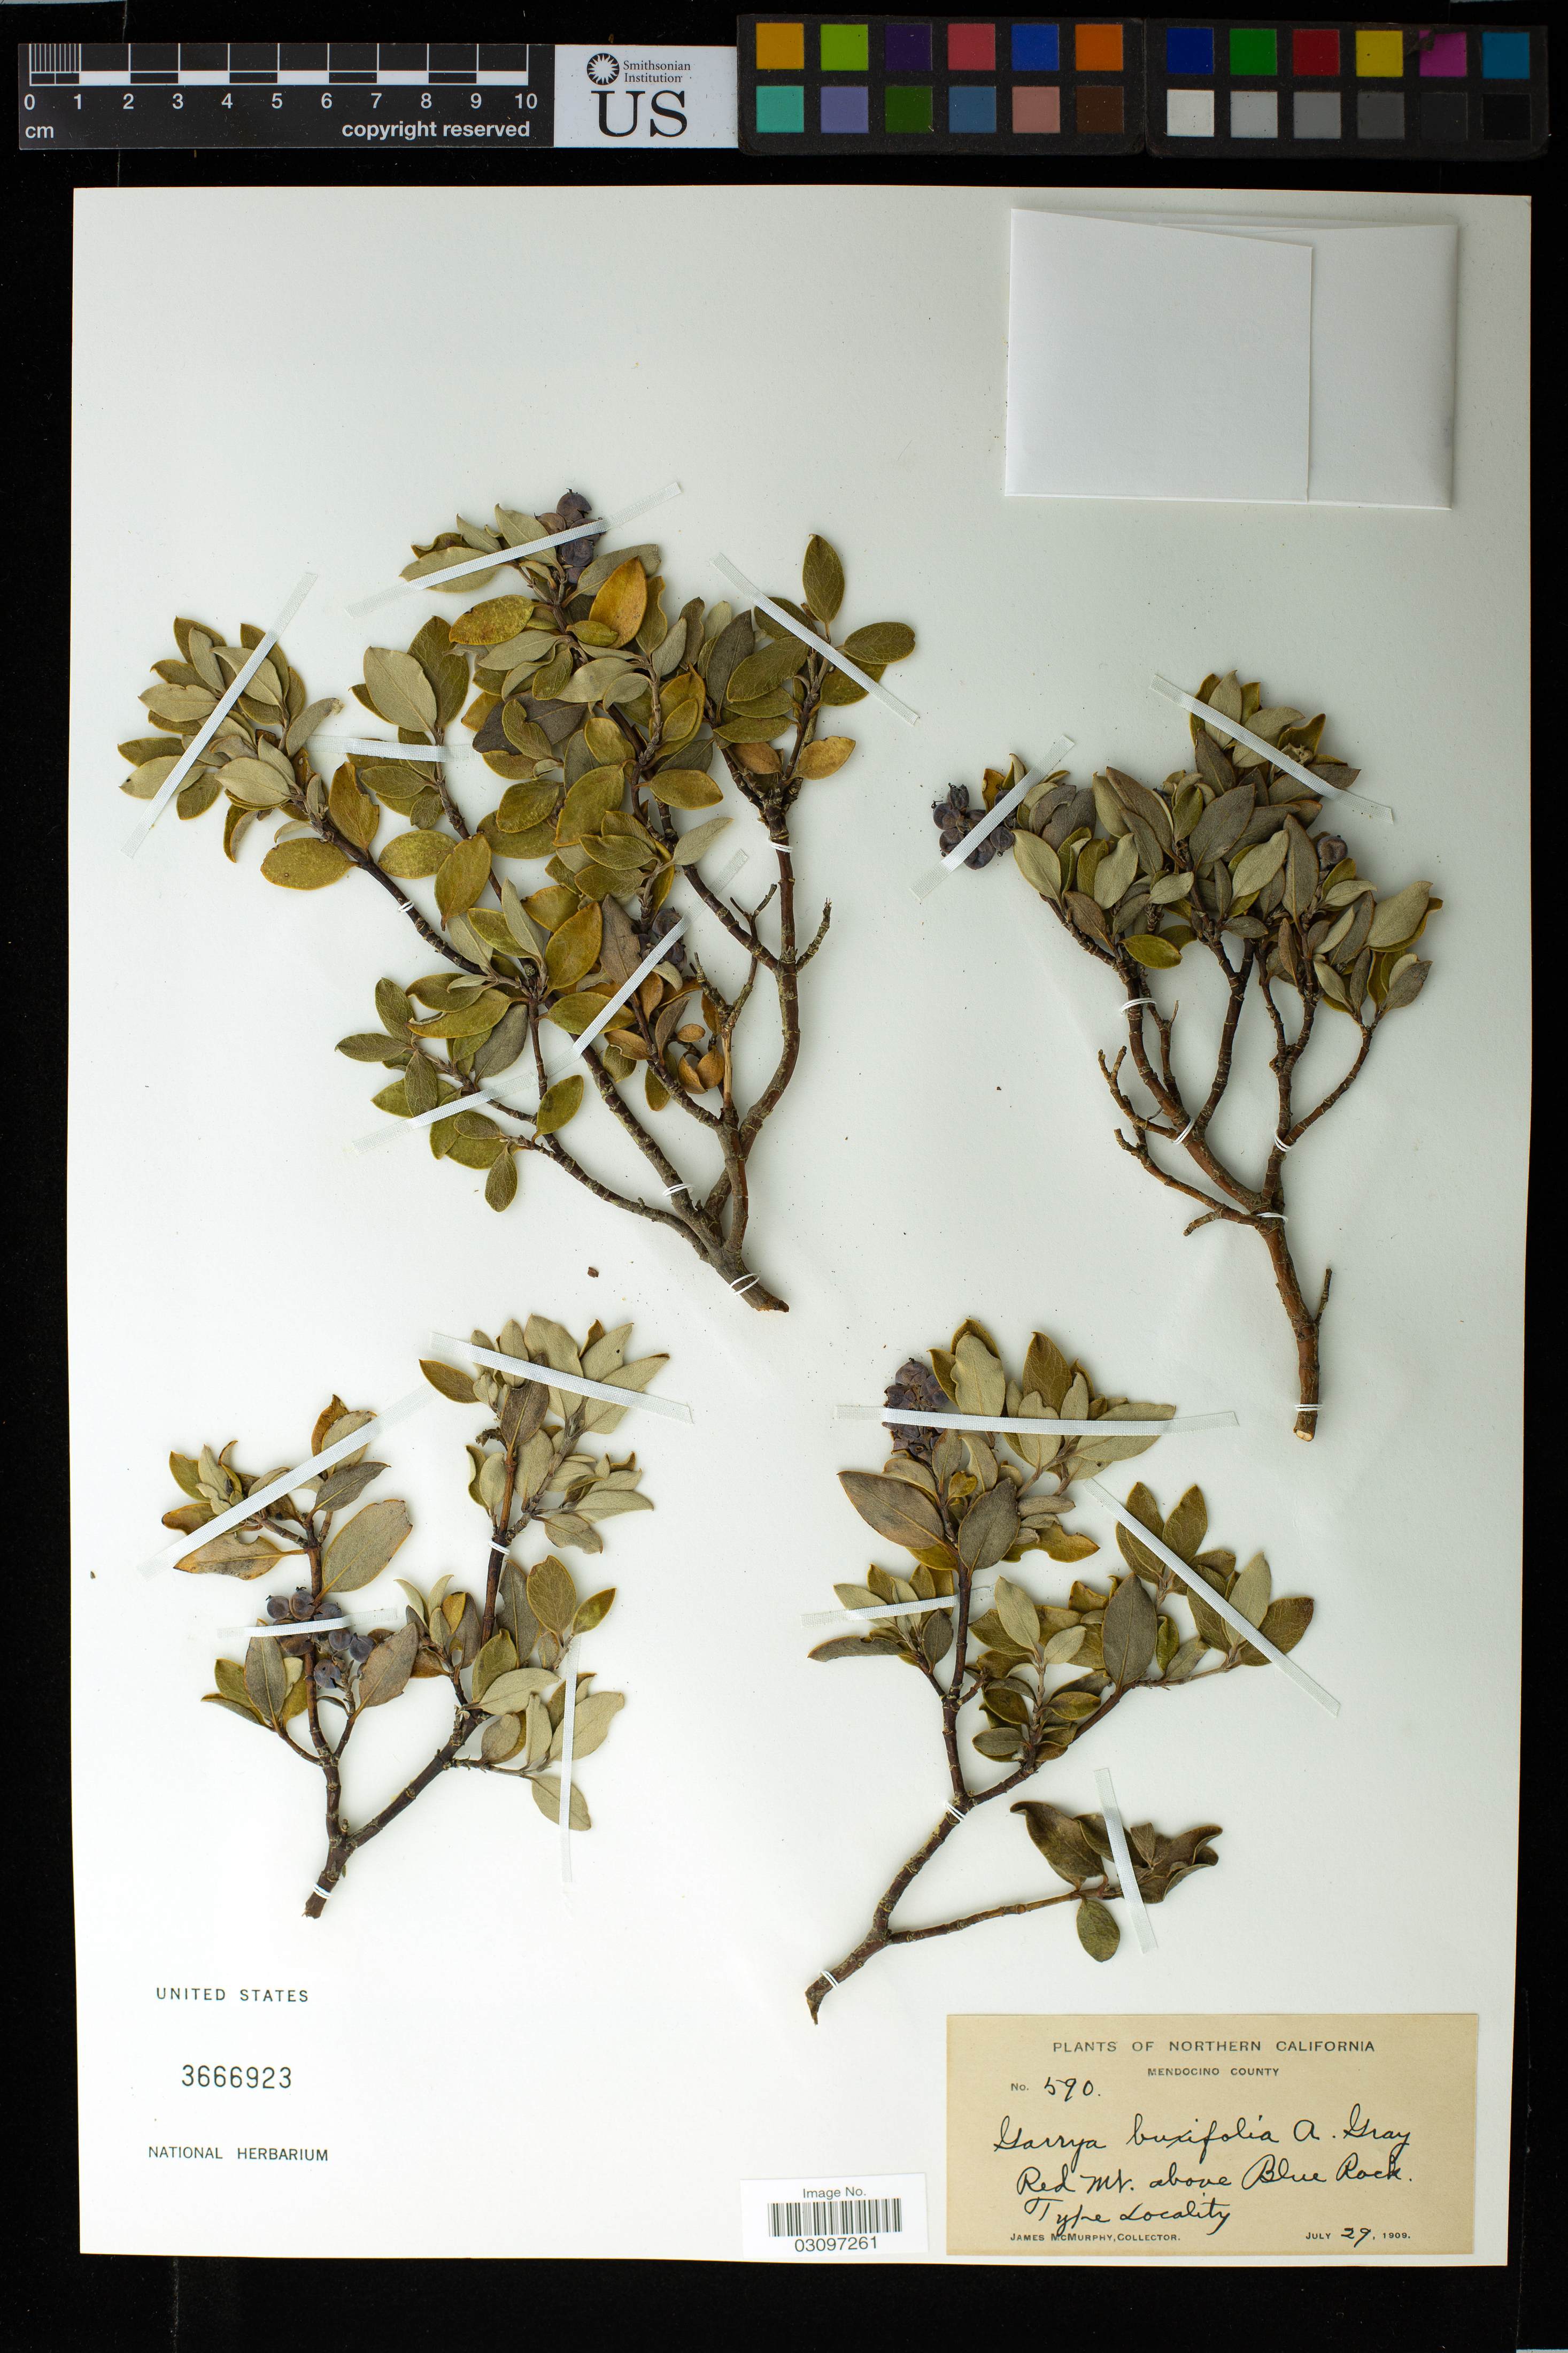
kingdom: Plantae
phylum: Tracheophyta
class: Magnoliopsida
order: Garryales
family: Garryaceae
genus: Garrya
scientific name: Garrya buxifolia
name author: A. Gray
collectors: J. McMurphy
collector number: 590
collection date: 1909-07-29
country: United States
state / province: California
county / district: Mendocino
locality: Red Mt. above Blue Rock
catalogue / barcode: US 3666923